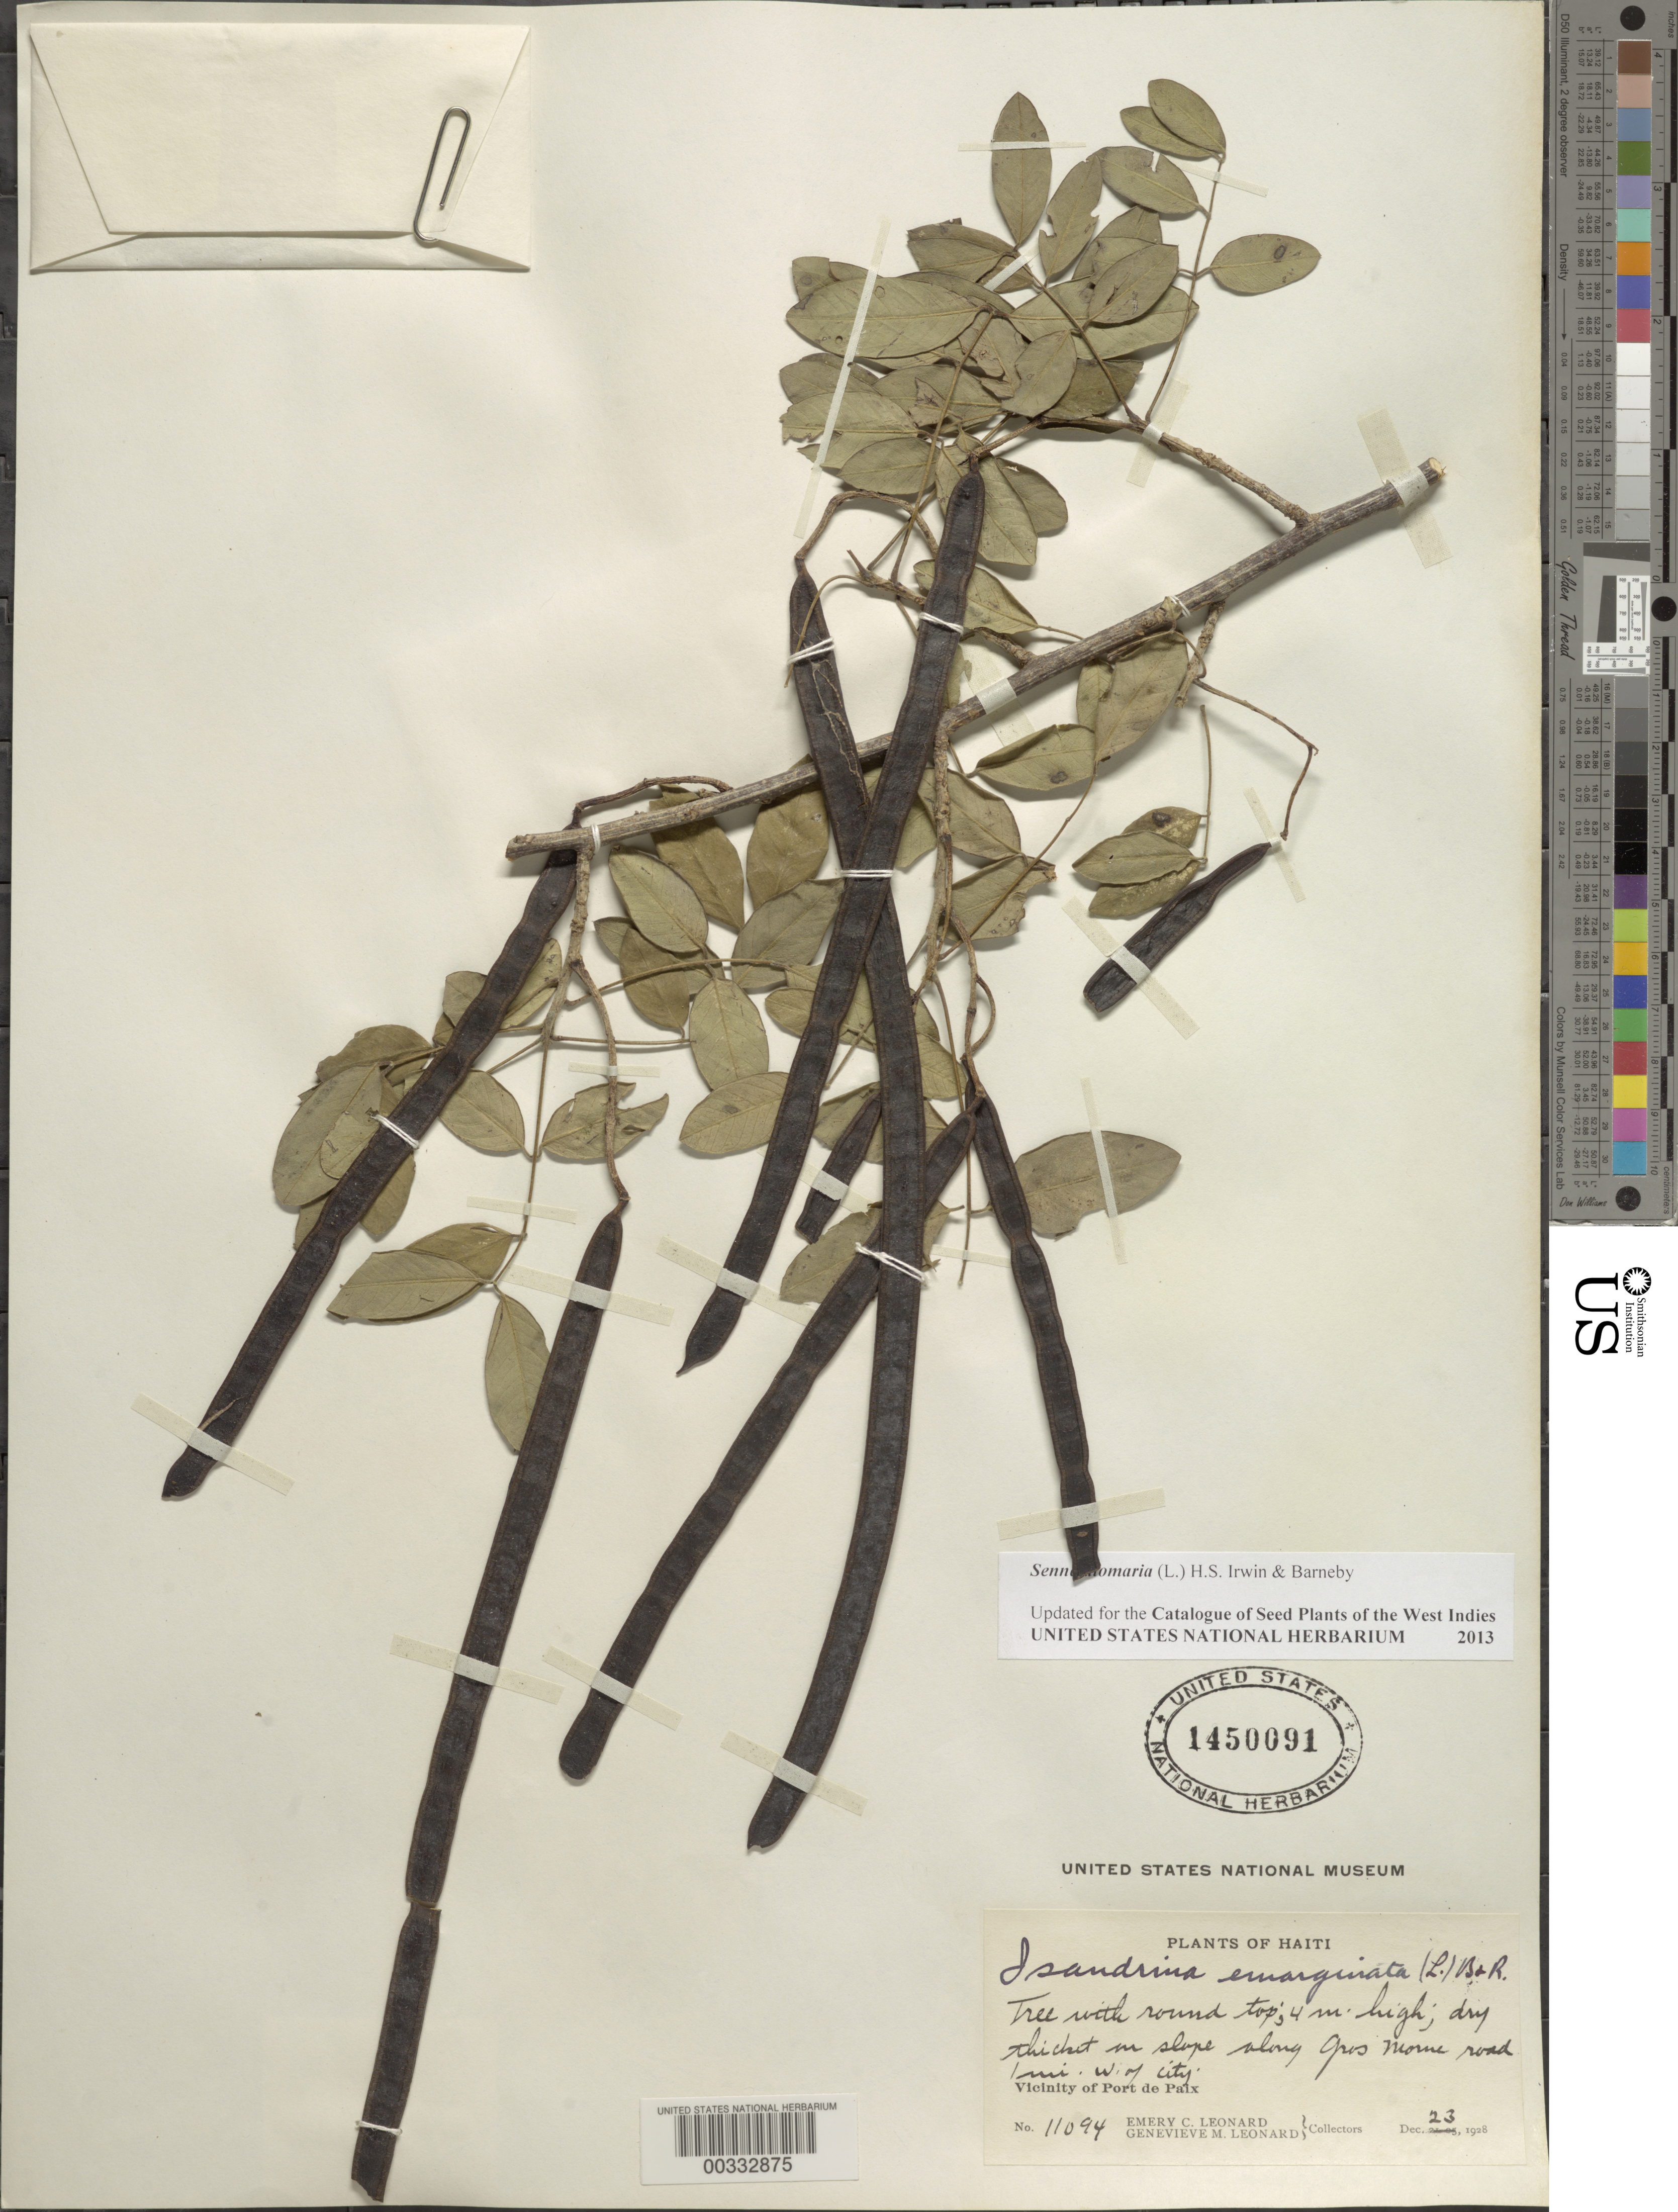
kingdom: Plantae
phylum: Tracheophyta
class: Magnoliopsida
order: Fabales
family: Fabaceae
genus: Senna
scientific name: Senna atomaria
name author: (L.) H.S. Irwin & Barneby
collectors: E. C. Leonard & G. M. Leonard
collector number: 11094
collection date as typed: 23 Dec 1928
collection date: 1928-12-23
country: Haiti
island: Hispaniola Island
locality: Along gros morne road, 1 mi w of city; vicinity of port de paix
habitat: Dry thicket on slope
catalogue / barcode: US 1450091